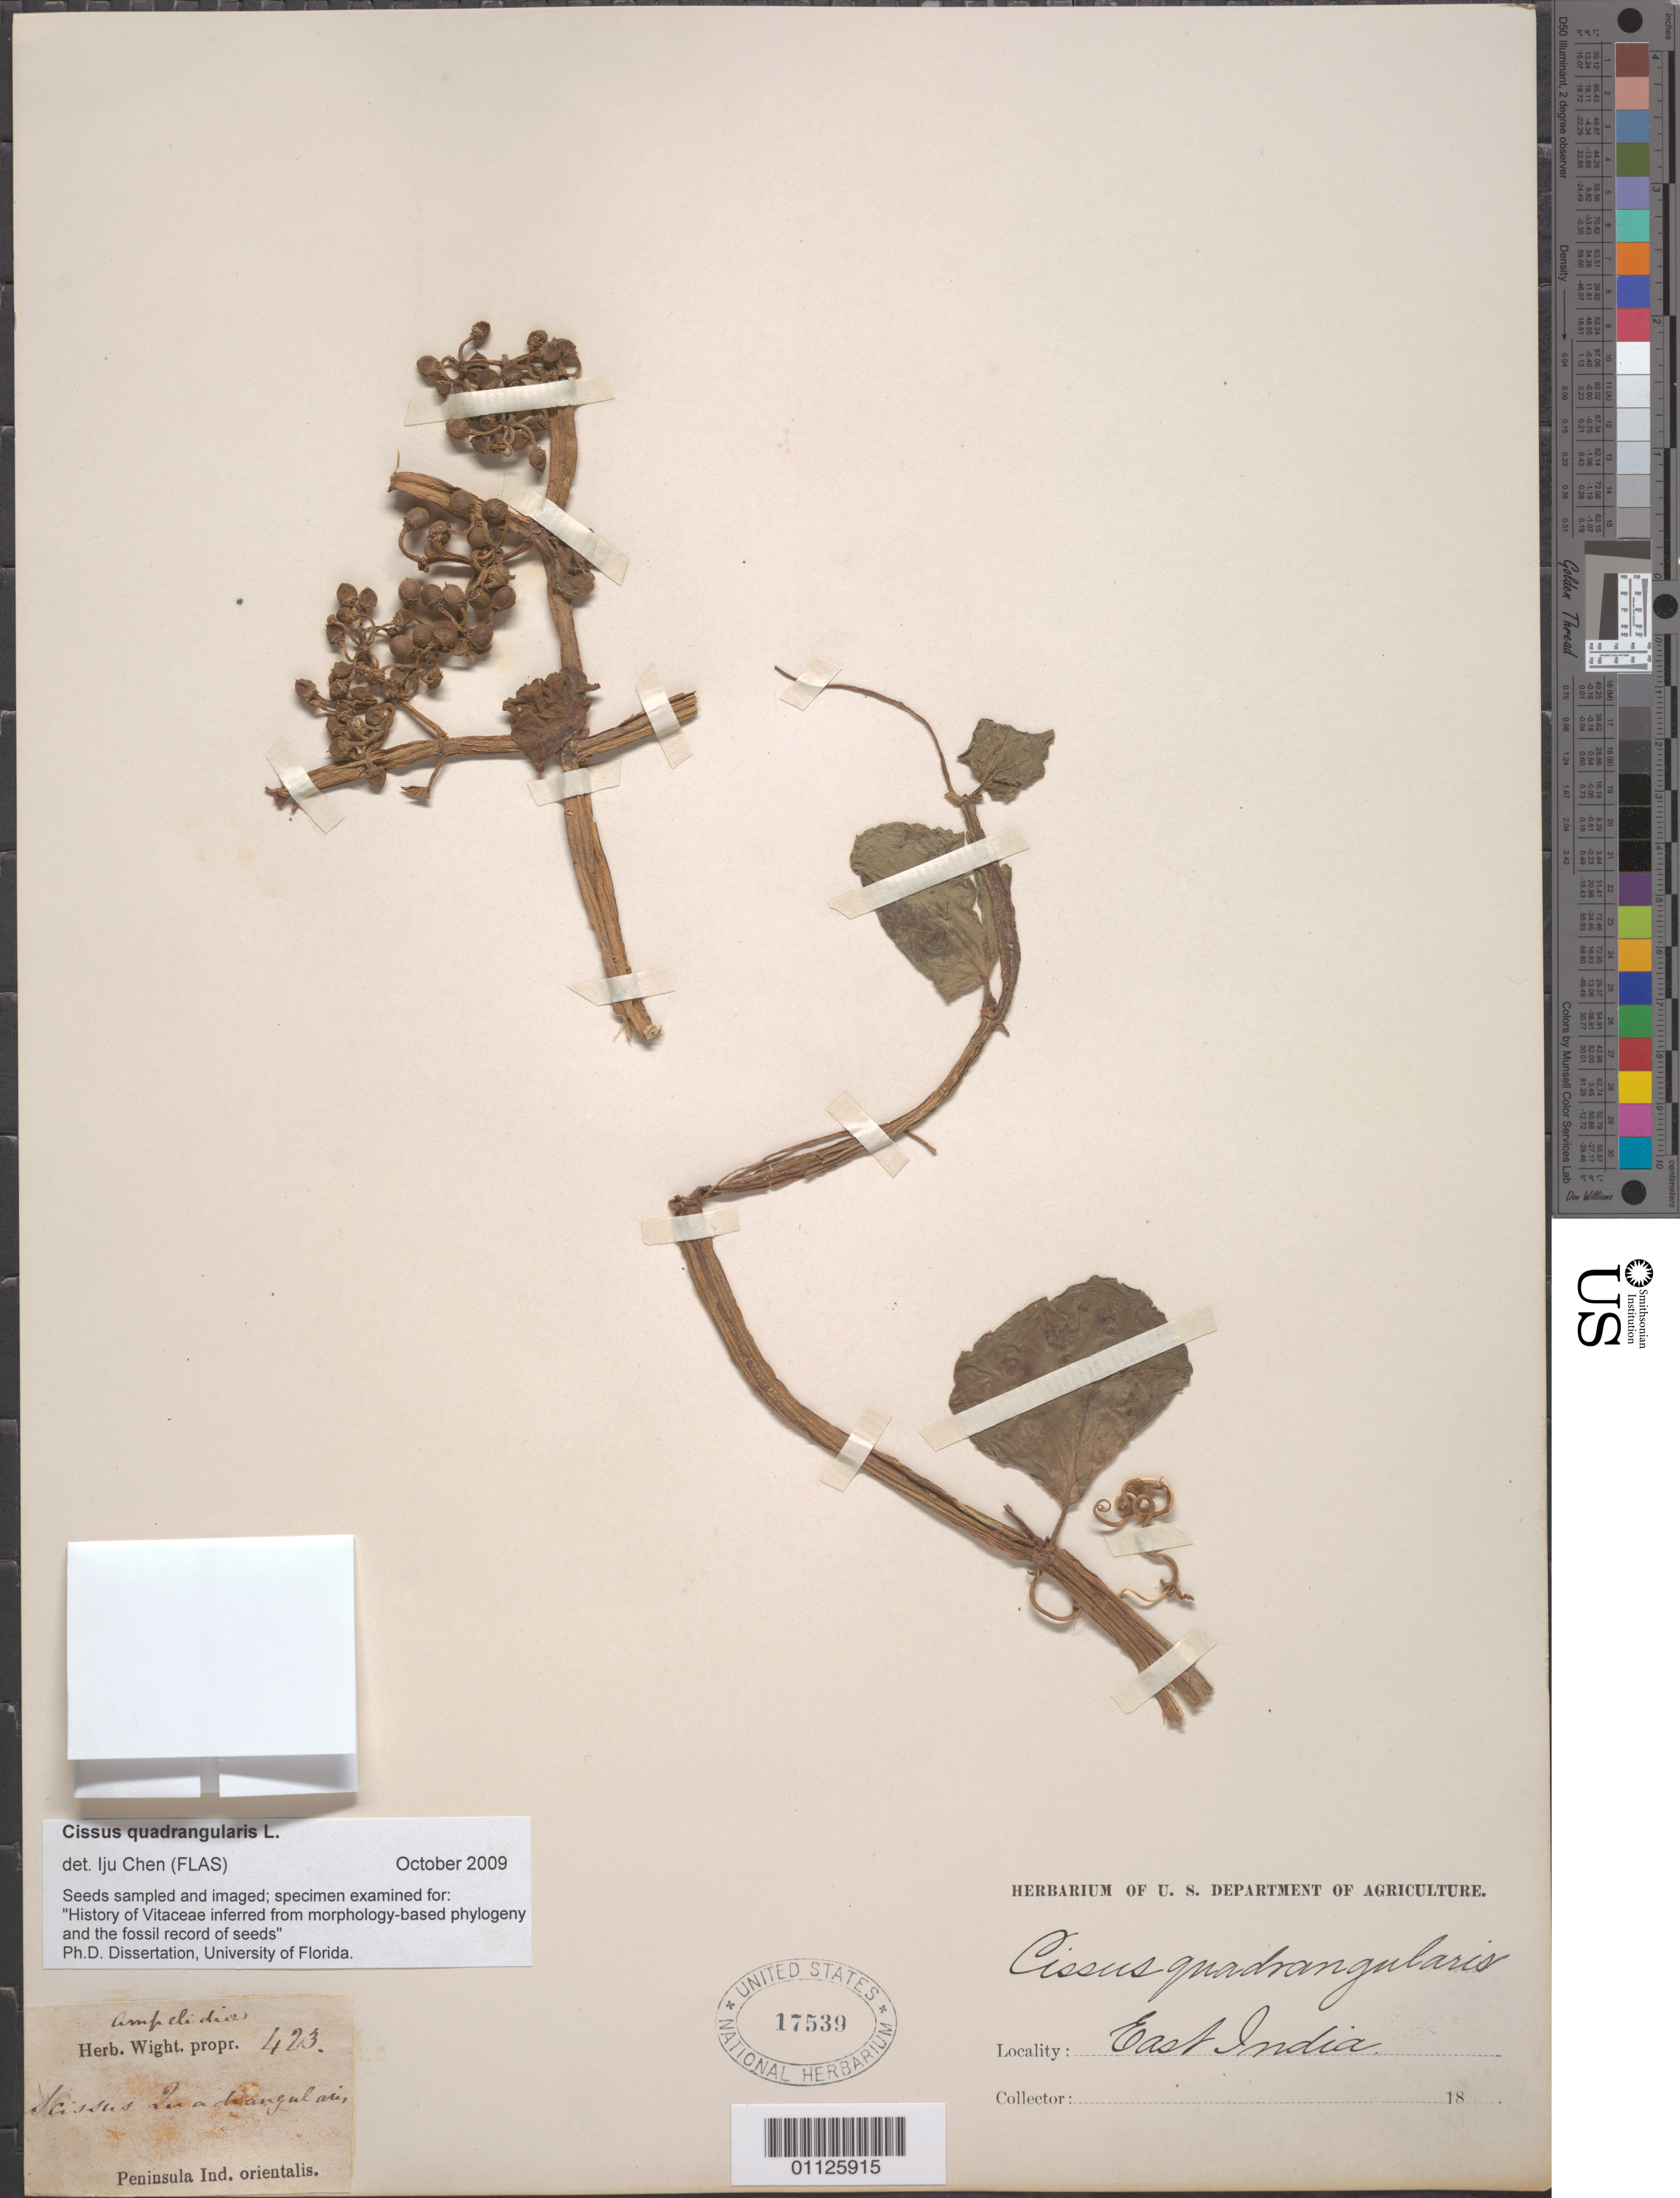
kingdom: Plantae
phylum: Tracheophyta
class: Magnoliopsida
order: Vitales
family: Vitaceae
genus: Cissus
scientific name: Cissus quadrangularis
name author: L.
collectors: -- Wight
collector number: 423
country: India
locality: E India.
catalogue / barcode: US 17539